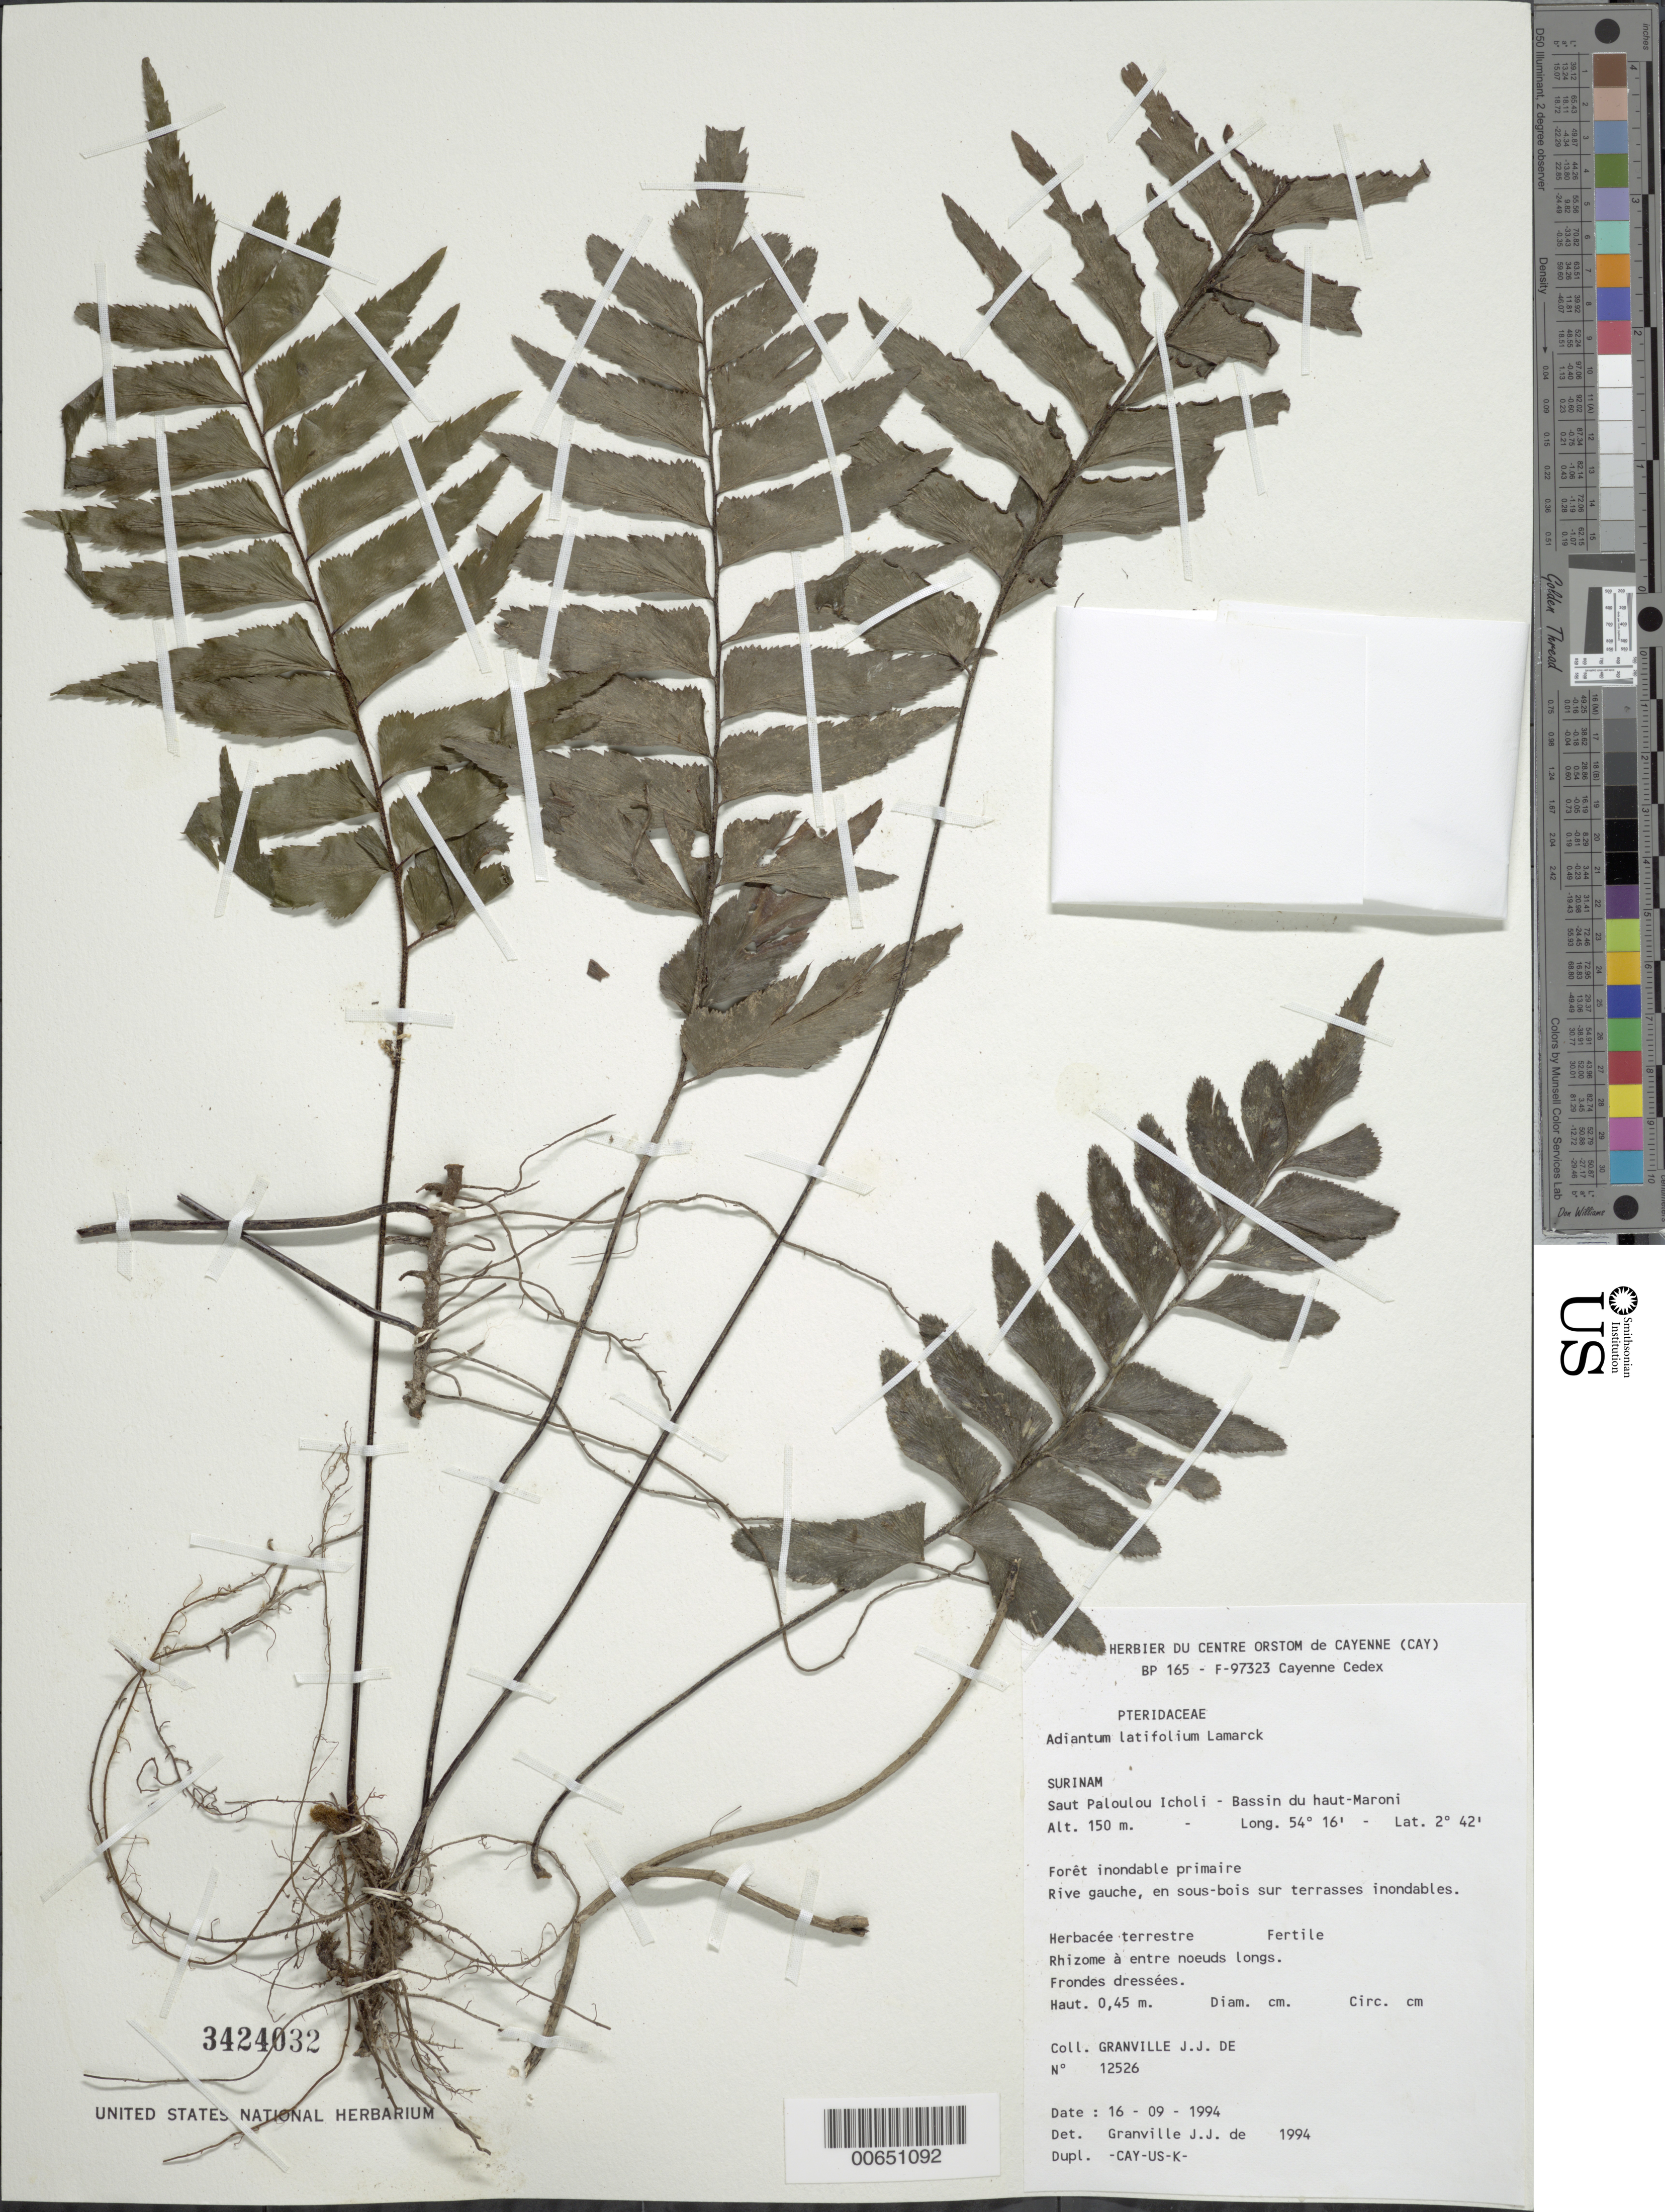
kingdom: Plantae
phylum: Tracheophyta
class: Polypodiopsida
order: Polypodiales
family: Pteridaceae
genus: Adiantum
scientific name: Adiantum latifolium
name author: Lam.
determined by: Granville, J. J. de, (CAY), Institut de Recherche pour le Developpement (IRD) (FRENCH GUIANA)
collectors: J.-J. de Granville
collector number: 12526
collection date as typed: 16-Sep-94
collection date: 1994-09-16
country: Suriname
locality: Saut Paloulou Icholi, Bassin du haut-Maroni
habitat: Primary inundated forest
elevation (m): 150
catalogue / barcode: US 3424032